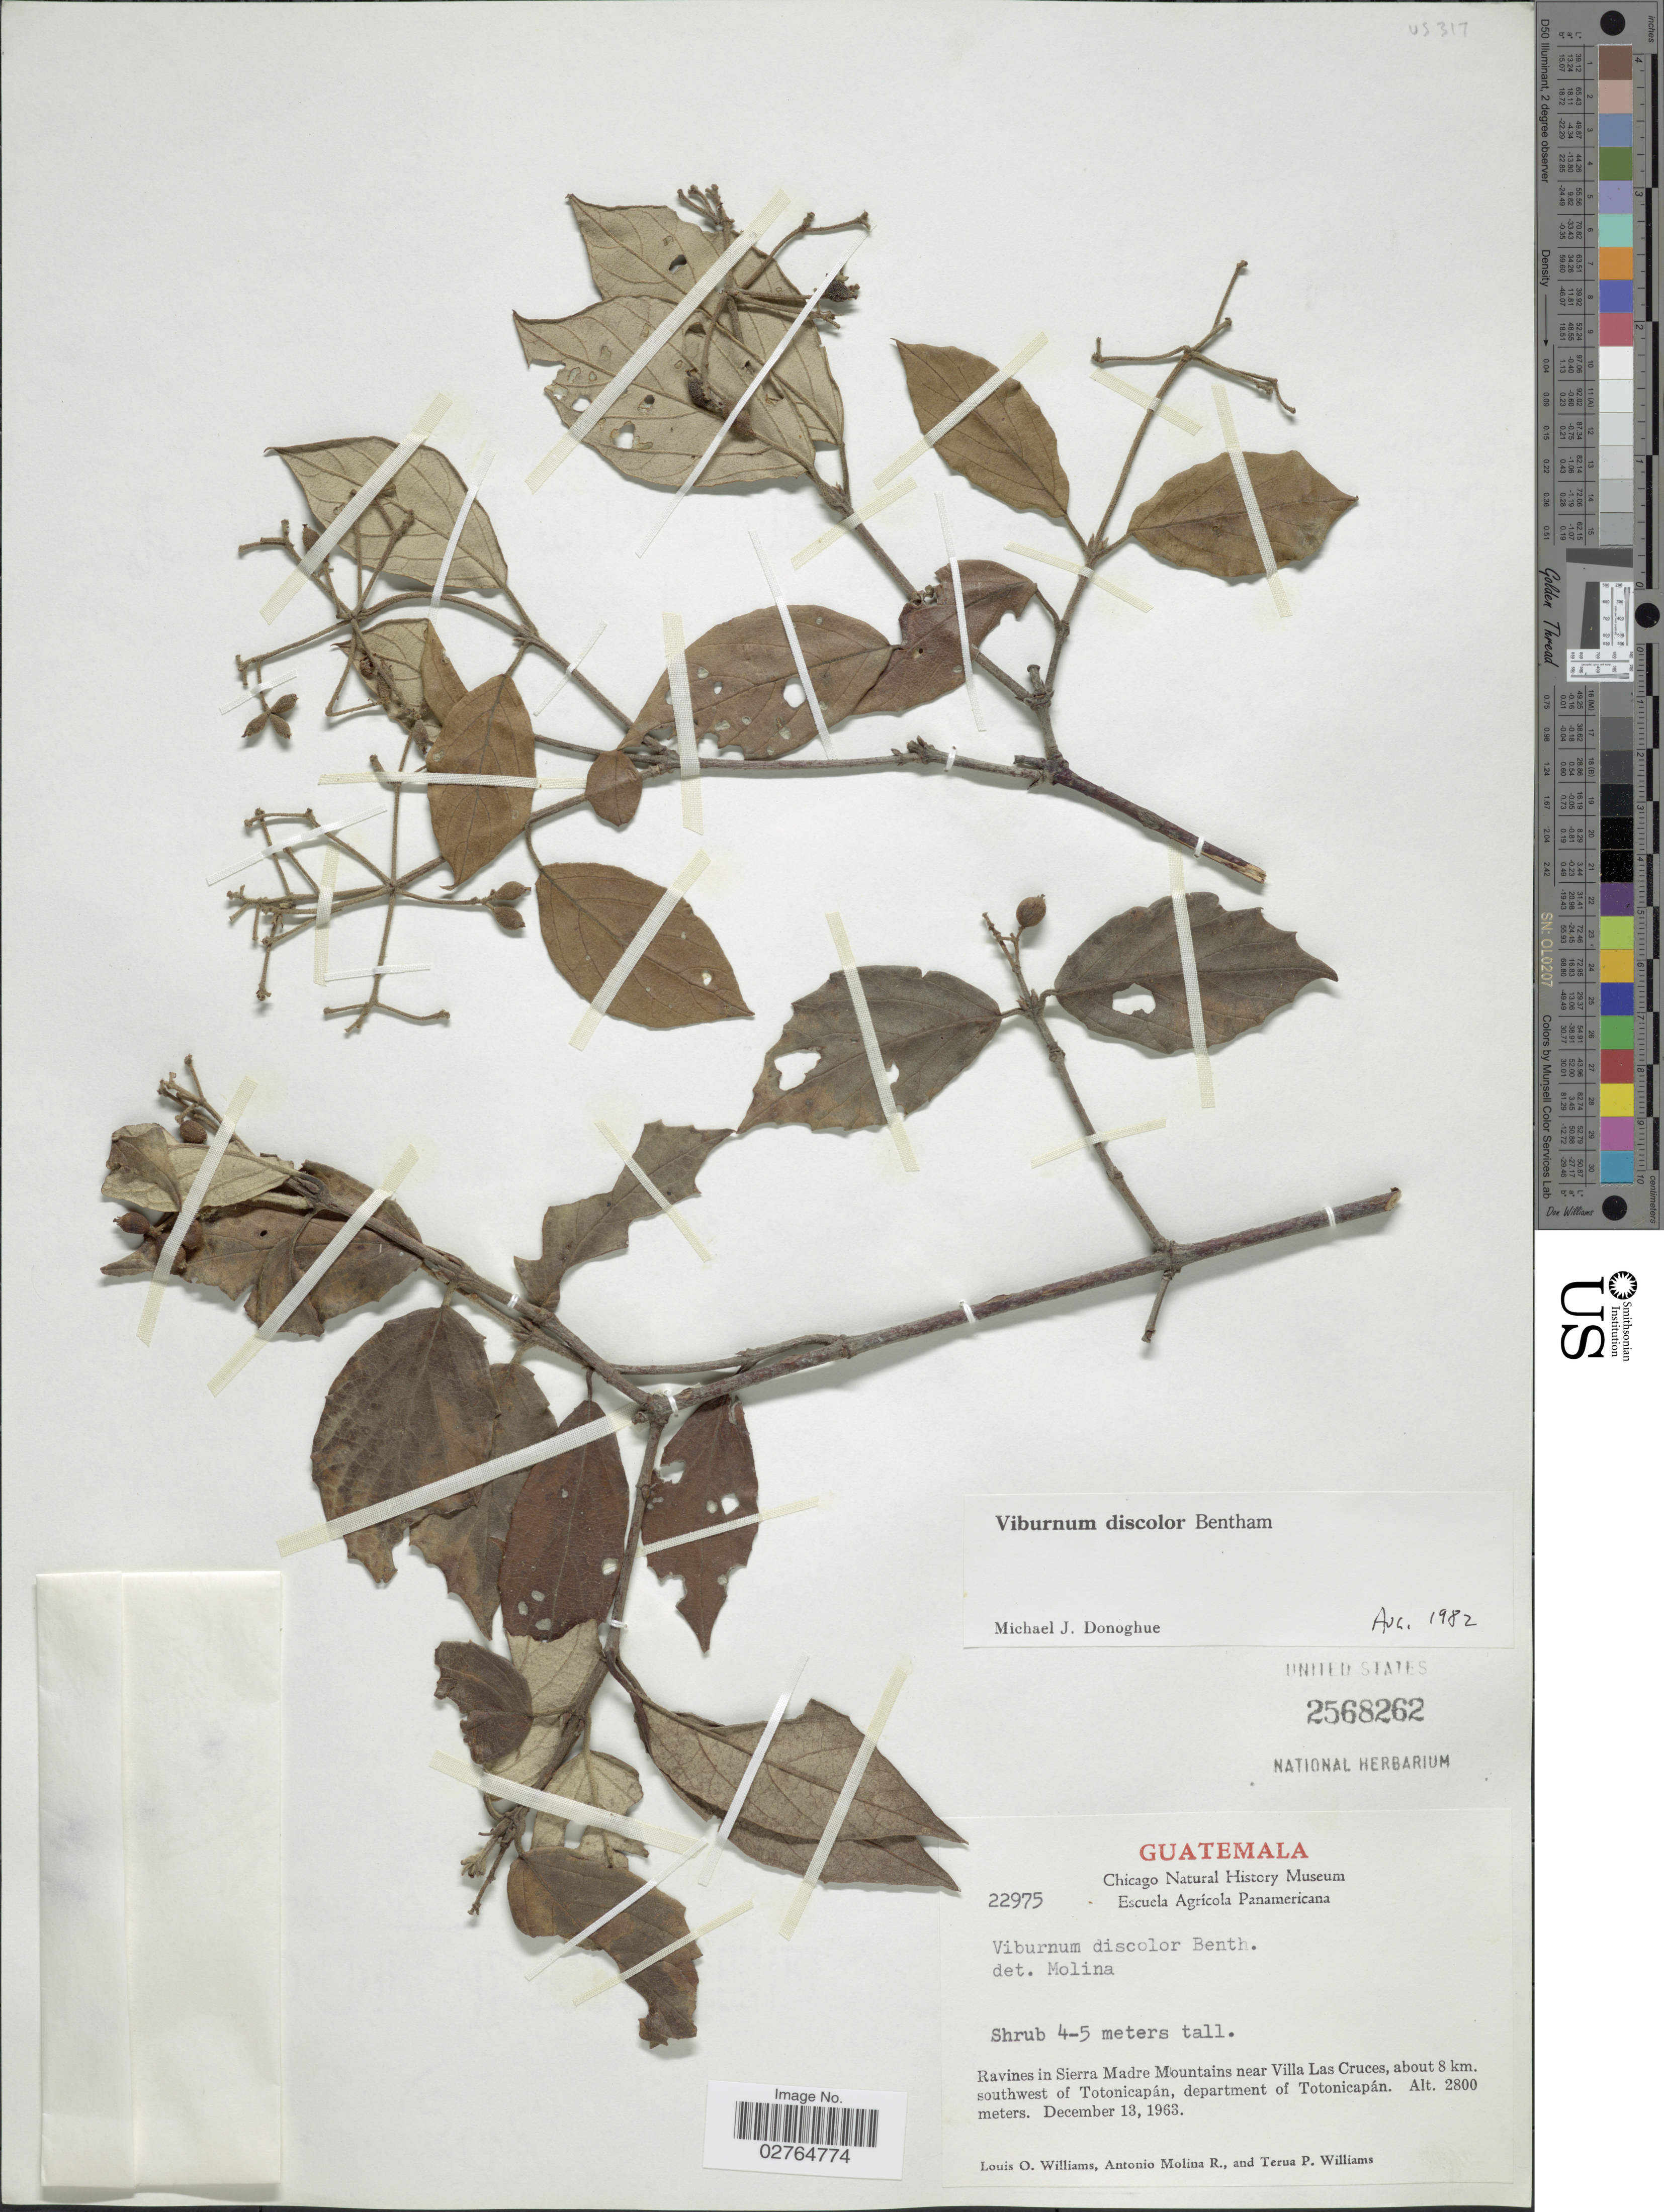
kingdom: Plantae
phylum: Tracheophyta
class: Magnoliopsida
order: Dipsacales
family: Viburnaceae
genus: Viburnum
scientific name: Viburnum discolor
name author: Benth.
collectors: L. O. Williams, A. Molina R. & T. Williams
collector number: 22975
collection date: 1963-12-13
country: Guatemala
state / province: Totonicapan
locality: Ravines in Sierra Madre Mountains near Villa Las Cruces, about 8 km. southwest of Totonicapán.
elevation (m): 2800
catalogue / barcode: US 2568262